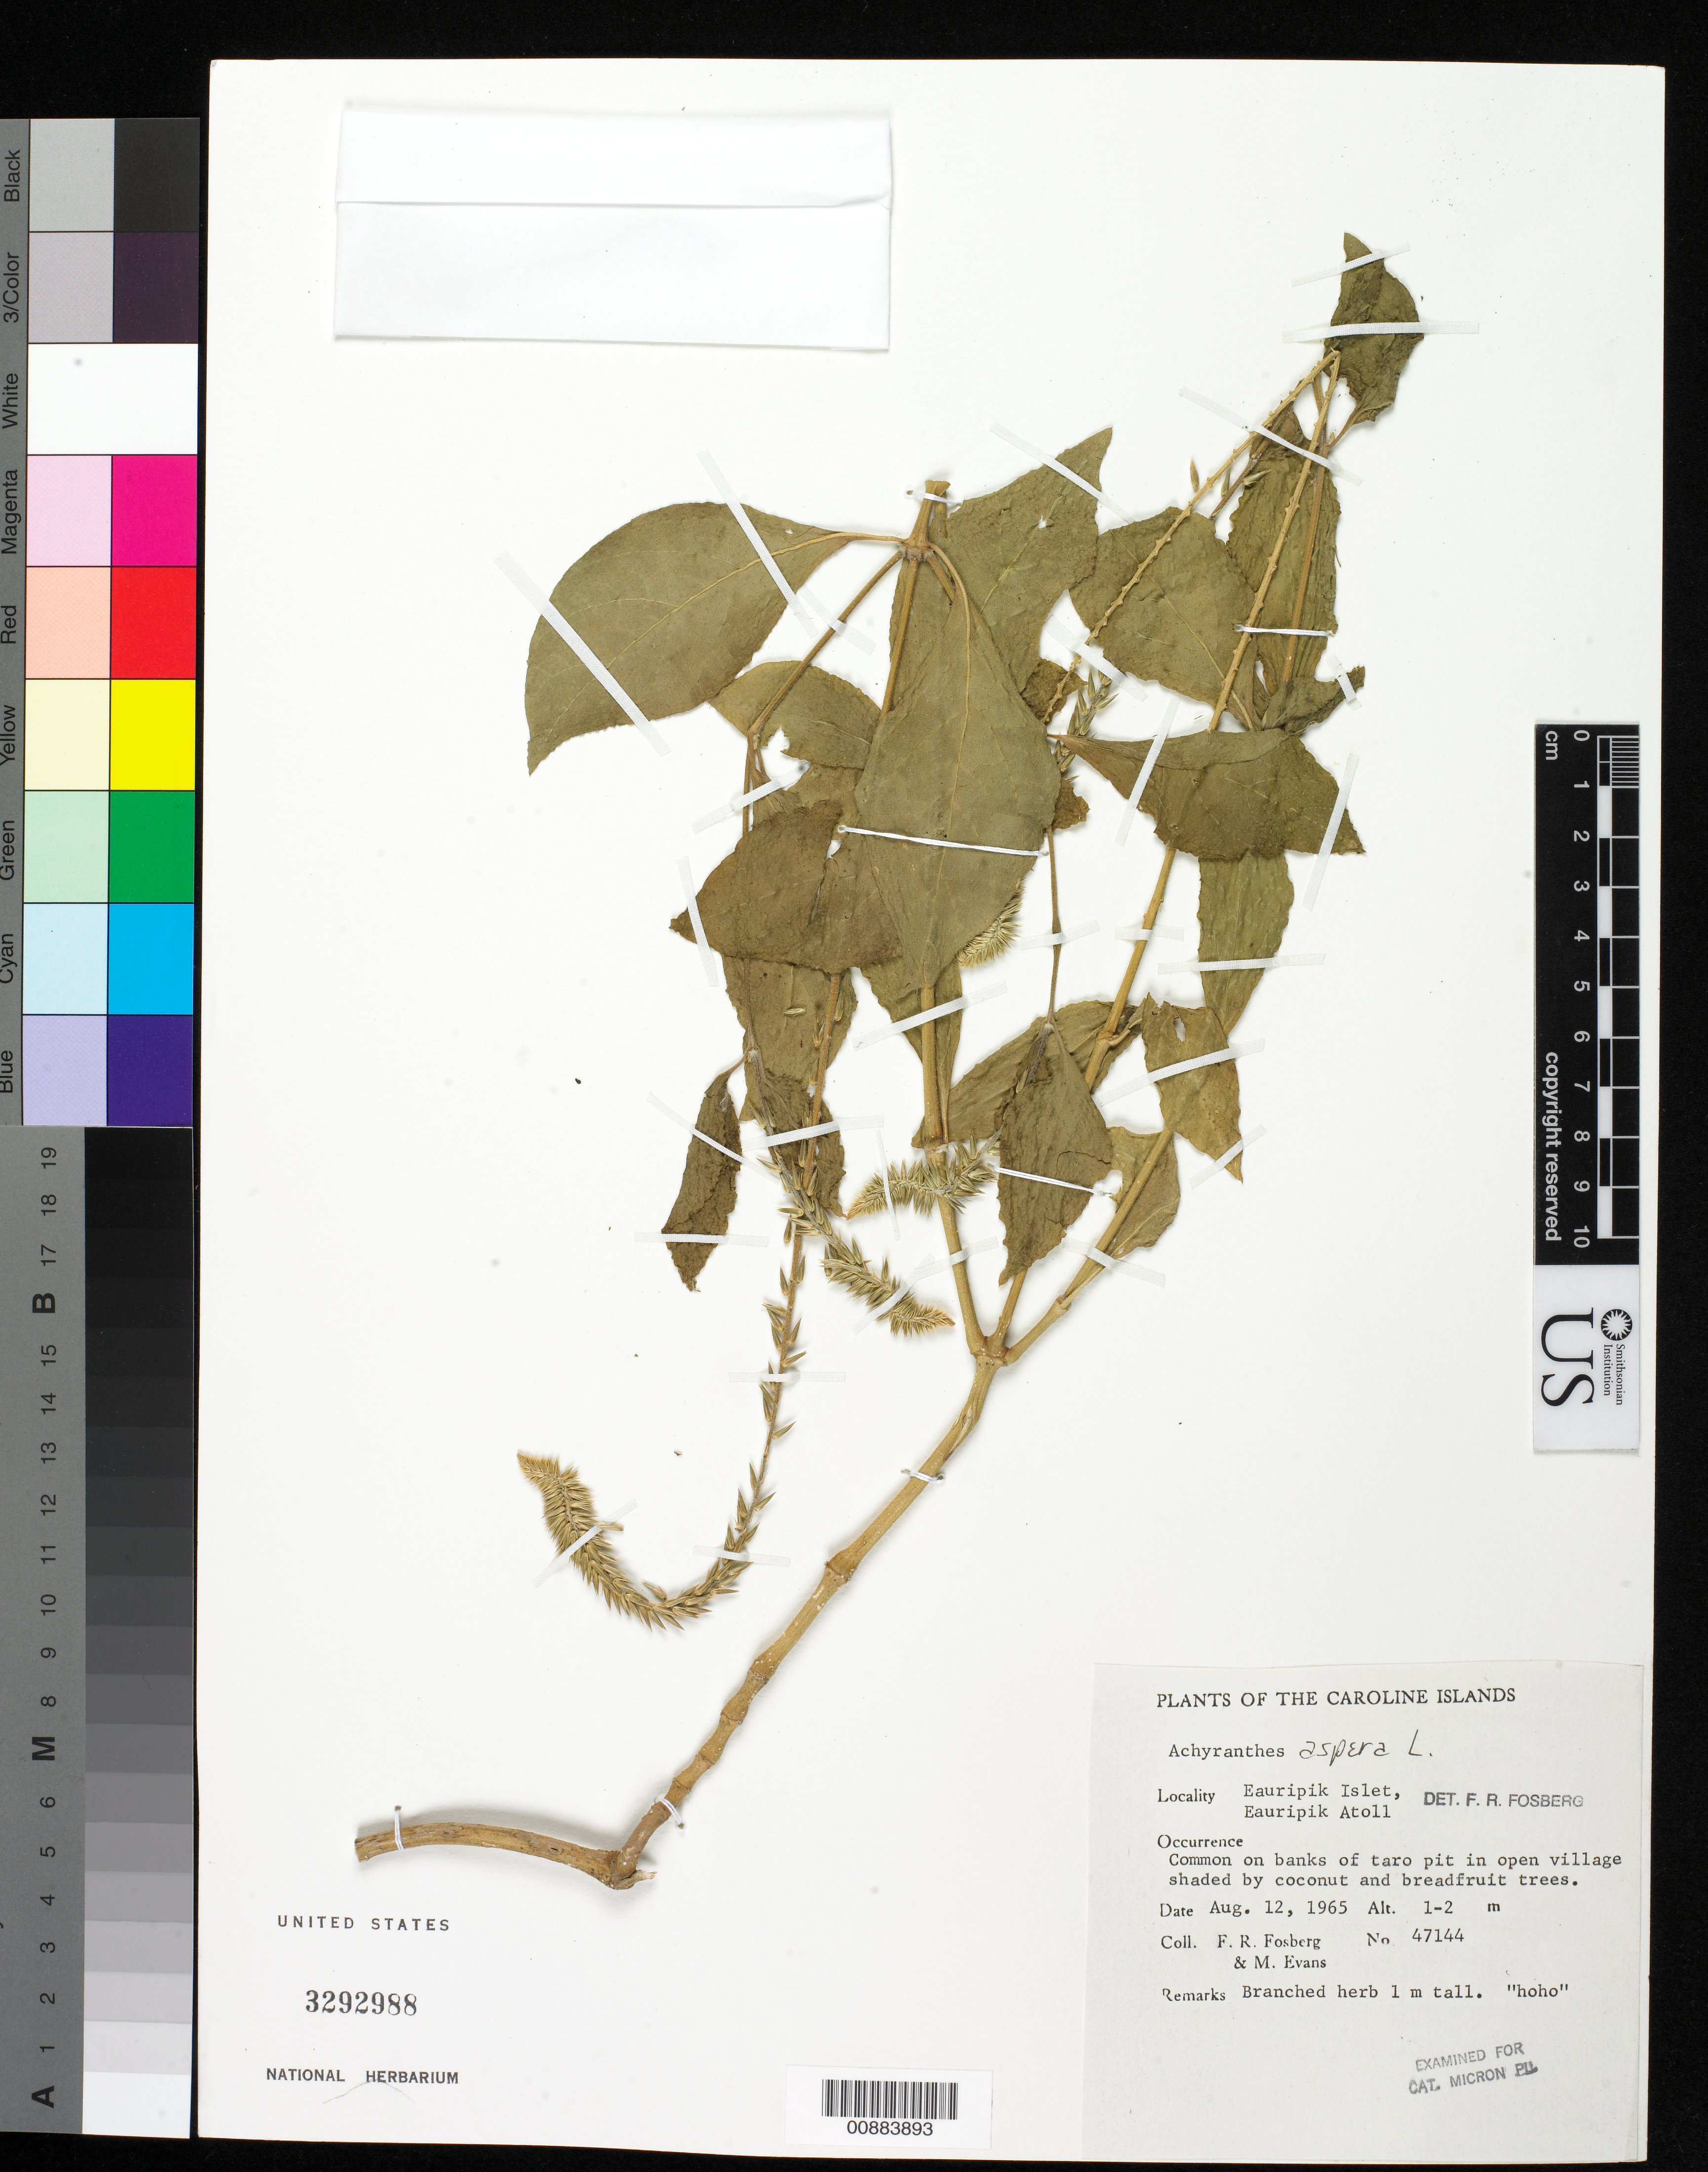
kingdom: Plantae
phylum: Tracheophyta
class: Magnoliopsida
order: Caryophyllales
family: Amaranthaceae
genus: Achyranthes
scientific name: Achyranthes aspera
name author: L.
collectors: F. R. Fosberg & M. Evans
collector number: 47144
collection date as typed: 12 Aug 1965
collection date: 1965-08-12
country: Micronesia, Federated States of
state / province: Yap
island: Eauripik Atoll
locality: Eauripik Islet, Eauripik Atoll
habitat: Common on banks of taro pit in open village shaded by coconut and breadfruit trees.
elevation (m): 1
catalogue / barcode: US 3292988